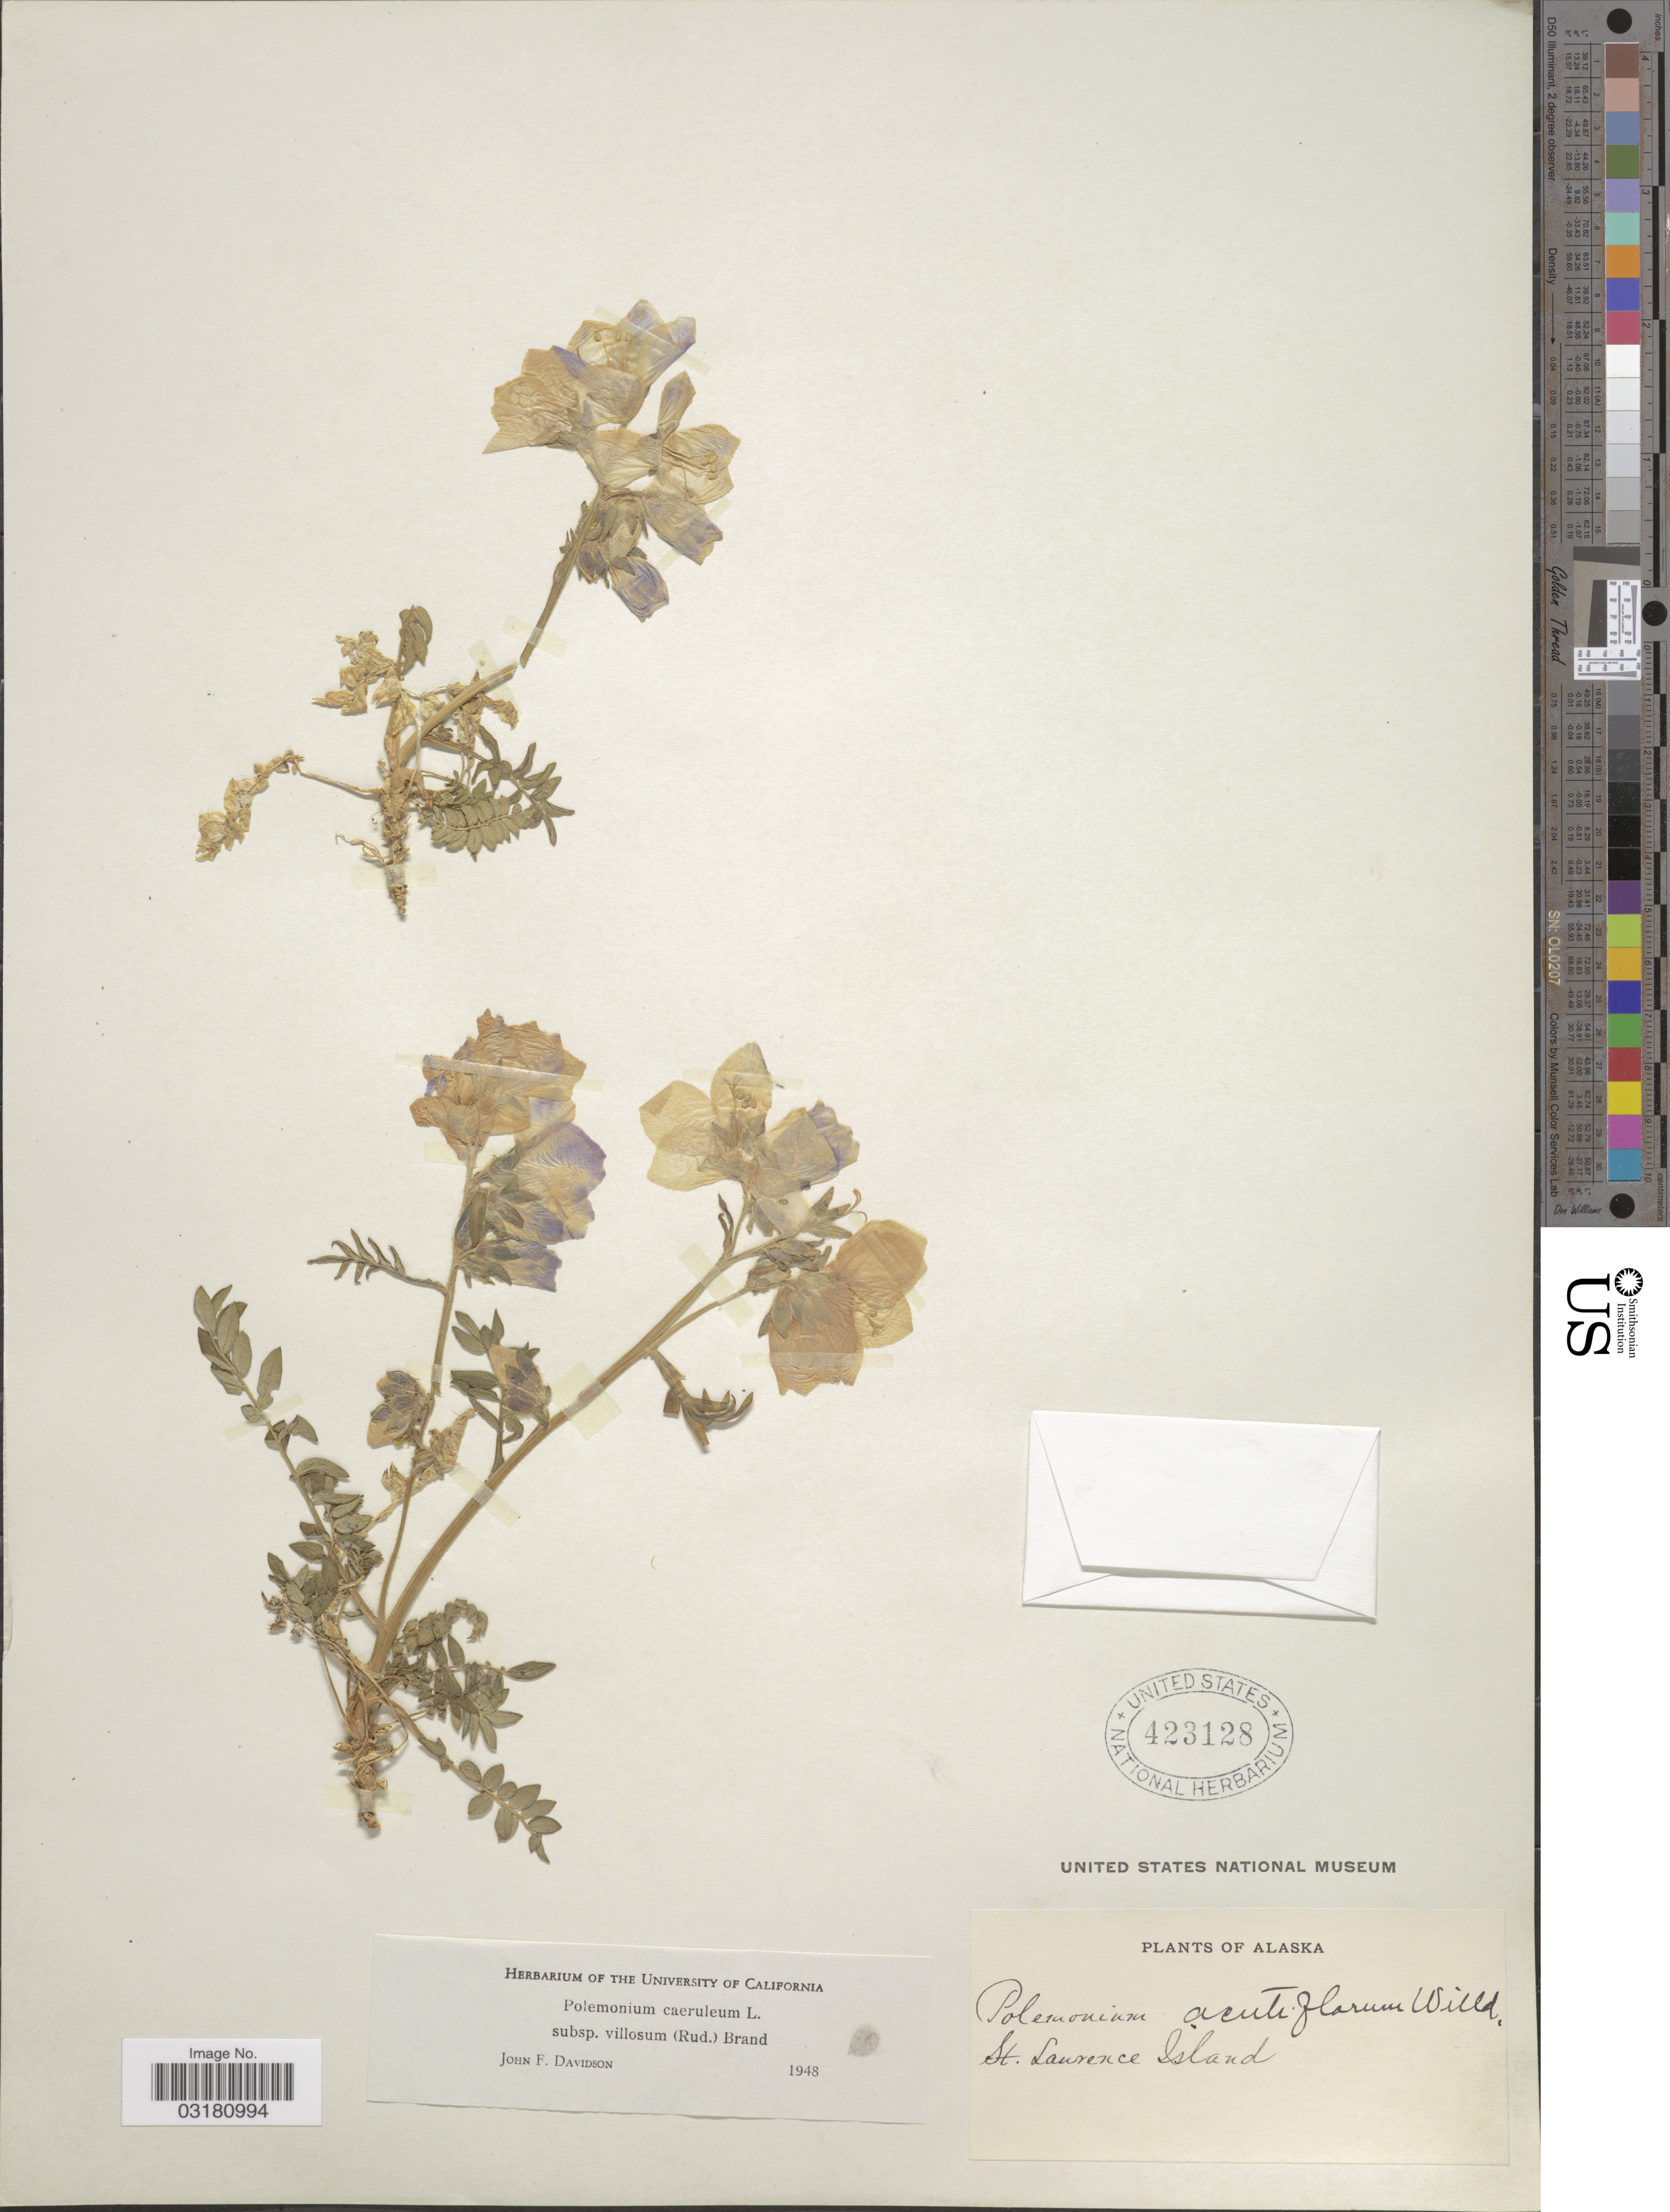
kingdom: Plantae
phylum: Tracheophyta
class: Magnoliopsida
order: Ericales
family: Polemoniaceae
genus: Polemonium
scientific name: Polemonium caeruleum var. villosum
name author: (Rudolph ex Georgi) Brand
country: United States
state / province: Alaska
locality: St. Lawrence Island.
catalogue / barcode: US 423128